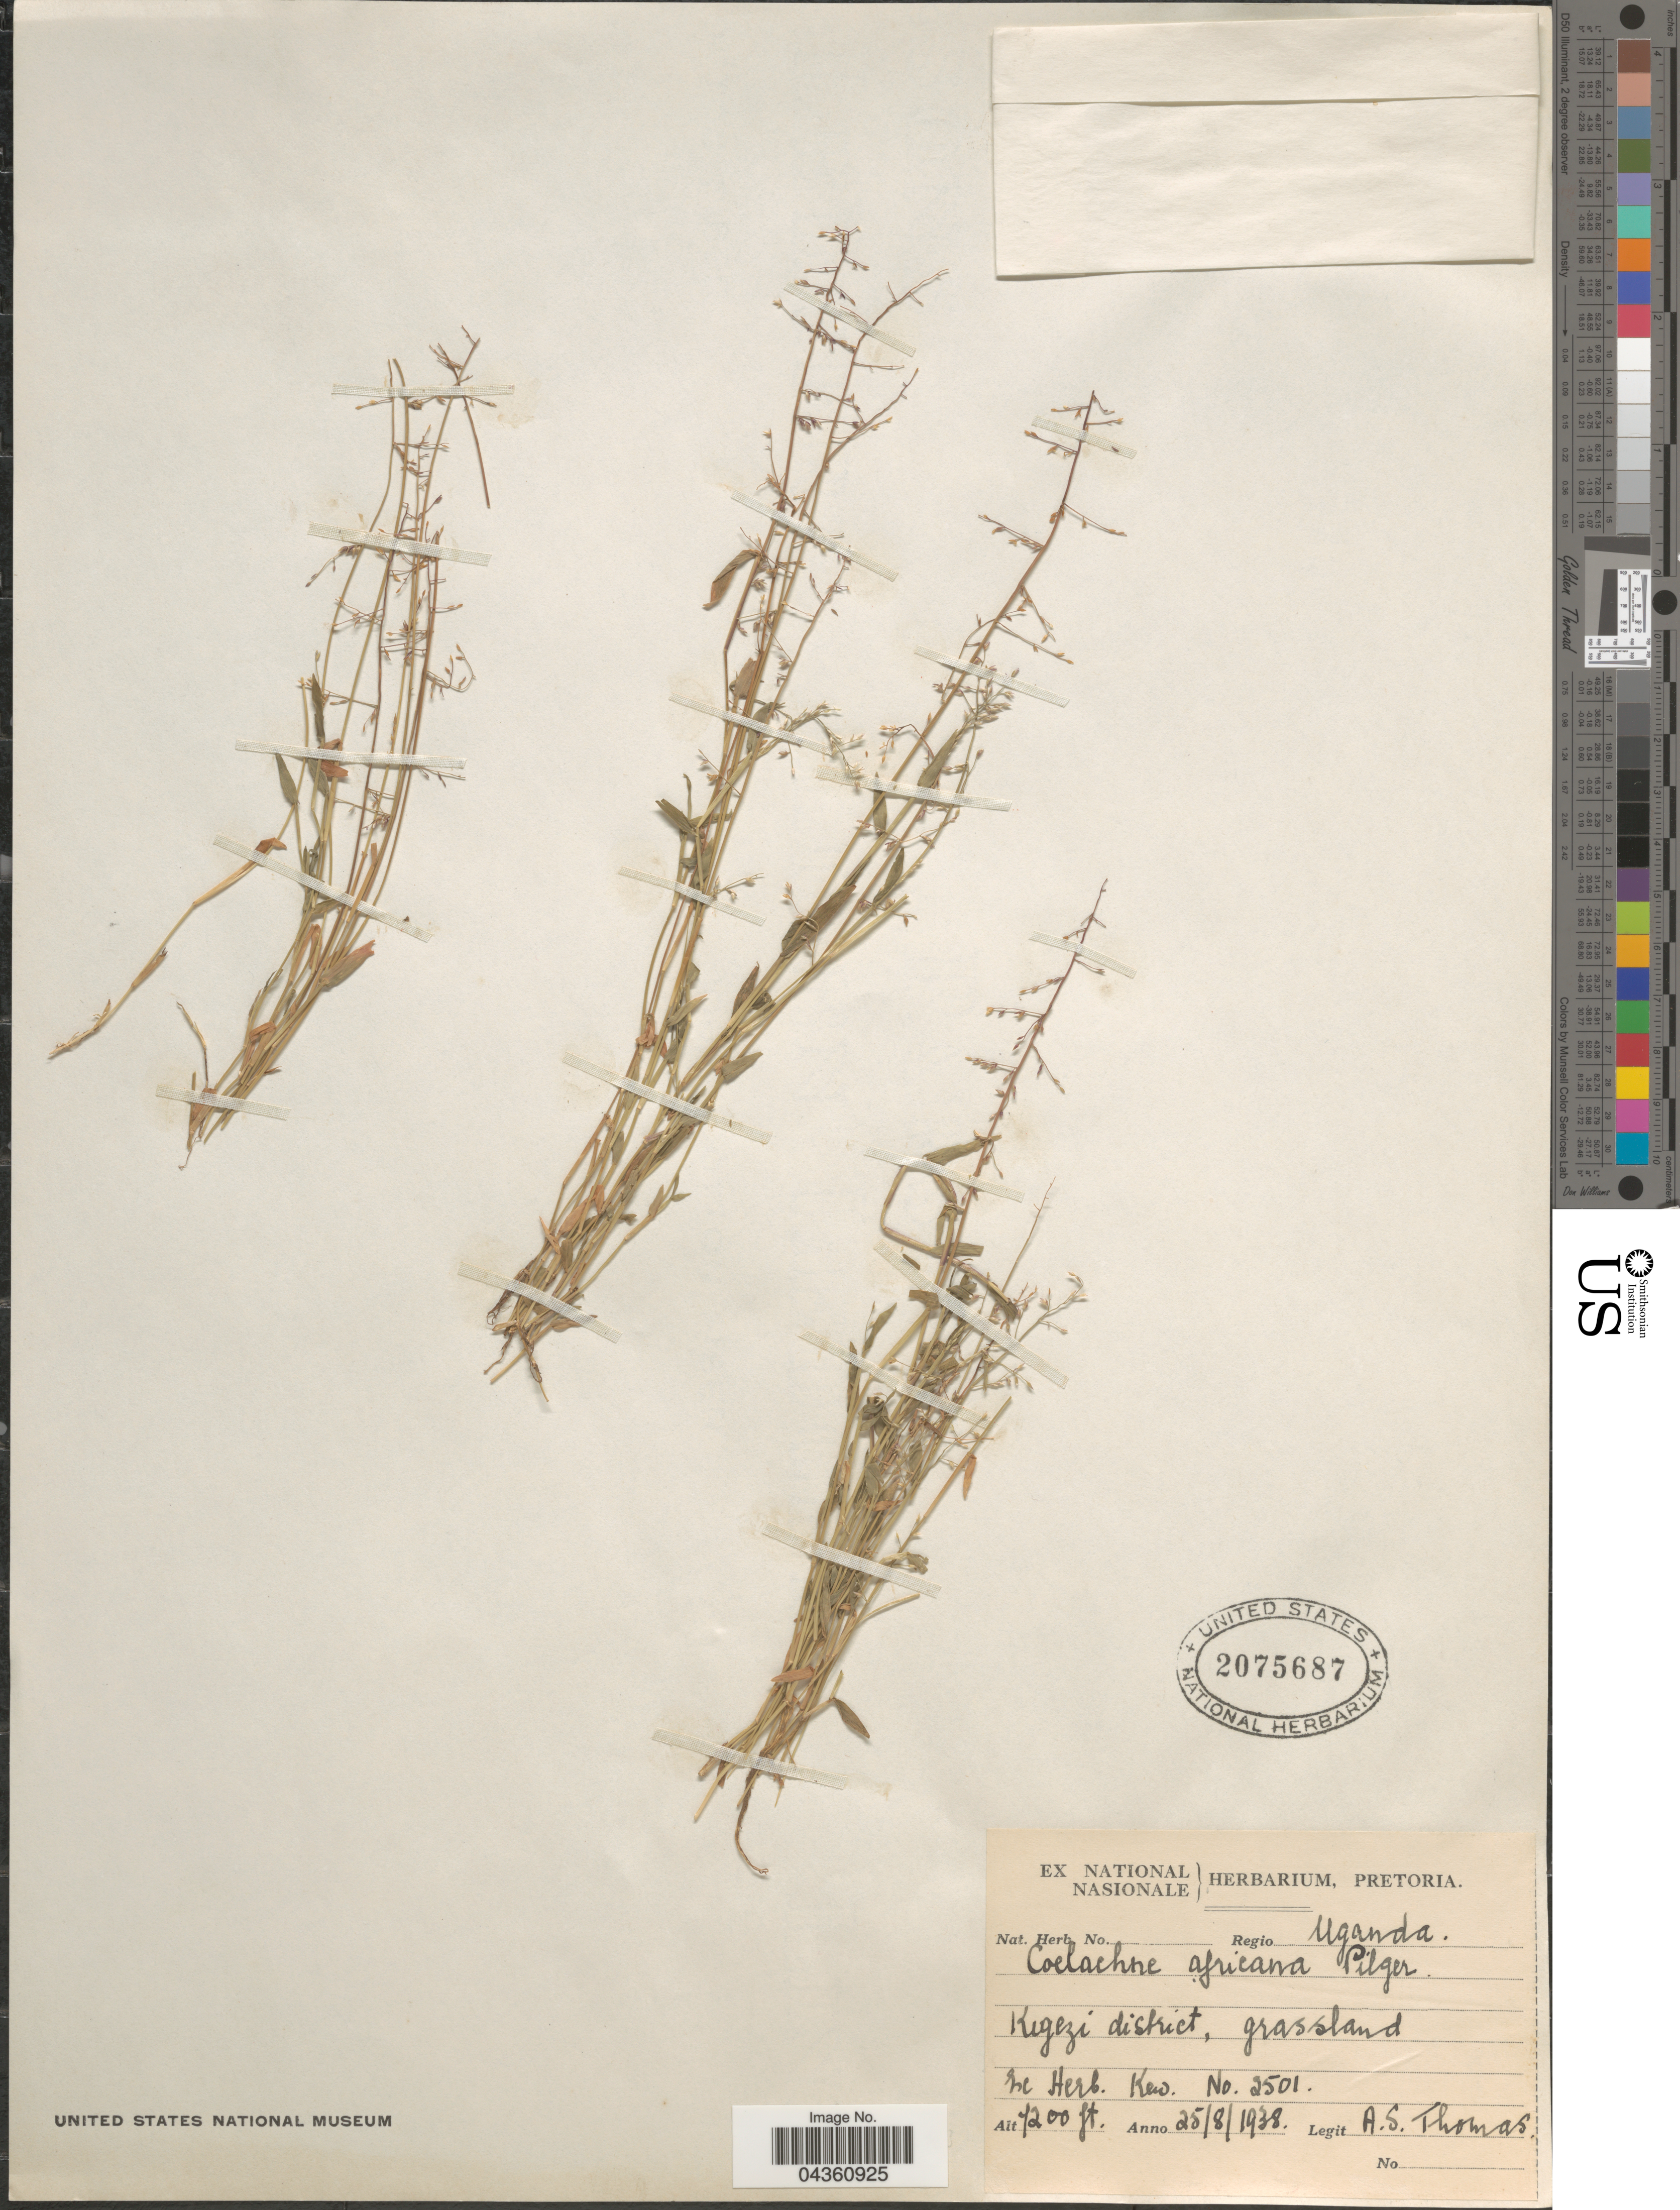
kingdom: Plantae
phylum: Tracheophyta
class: Liliopsida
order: Poales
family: Poaceae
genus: Coelachne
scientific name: Coelachne africana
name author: Pilg.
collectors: A. Thomas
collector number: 2501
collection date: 1938-08-25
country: Uganda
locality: Regio Uganda. Kigezi district.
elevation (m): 2195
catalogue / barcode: US 2075687